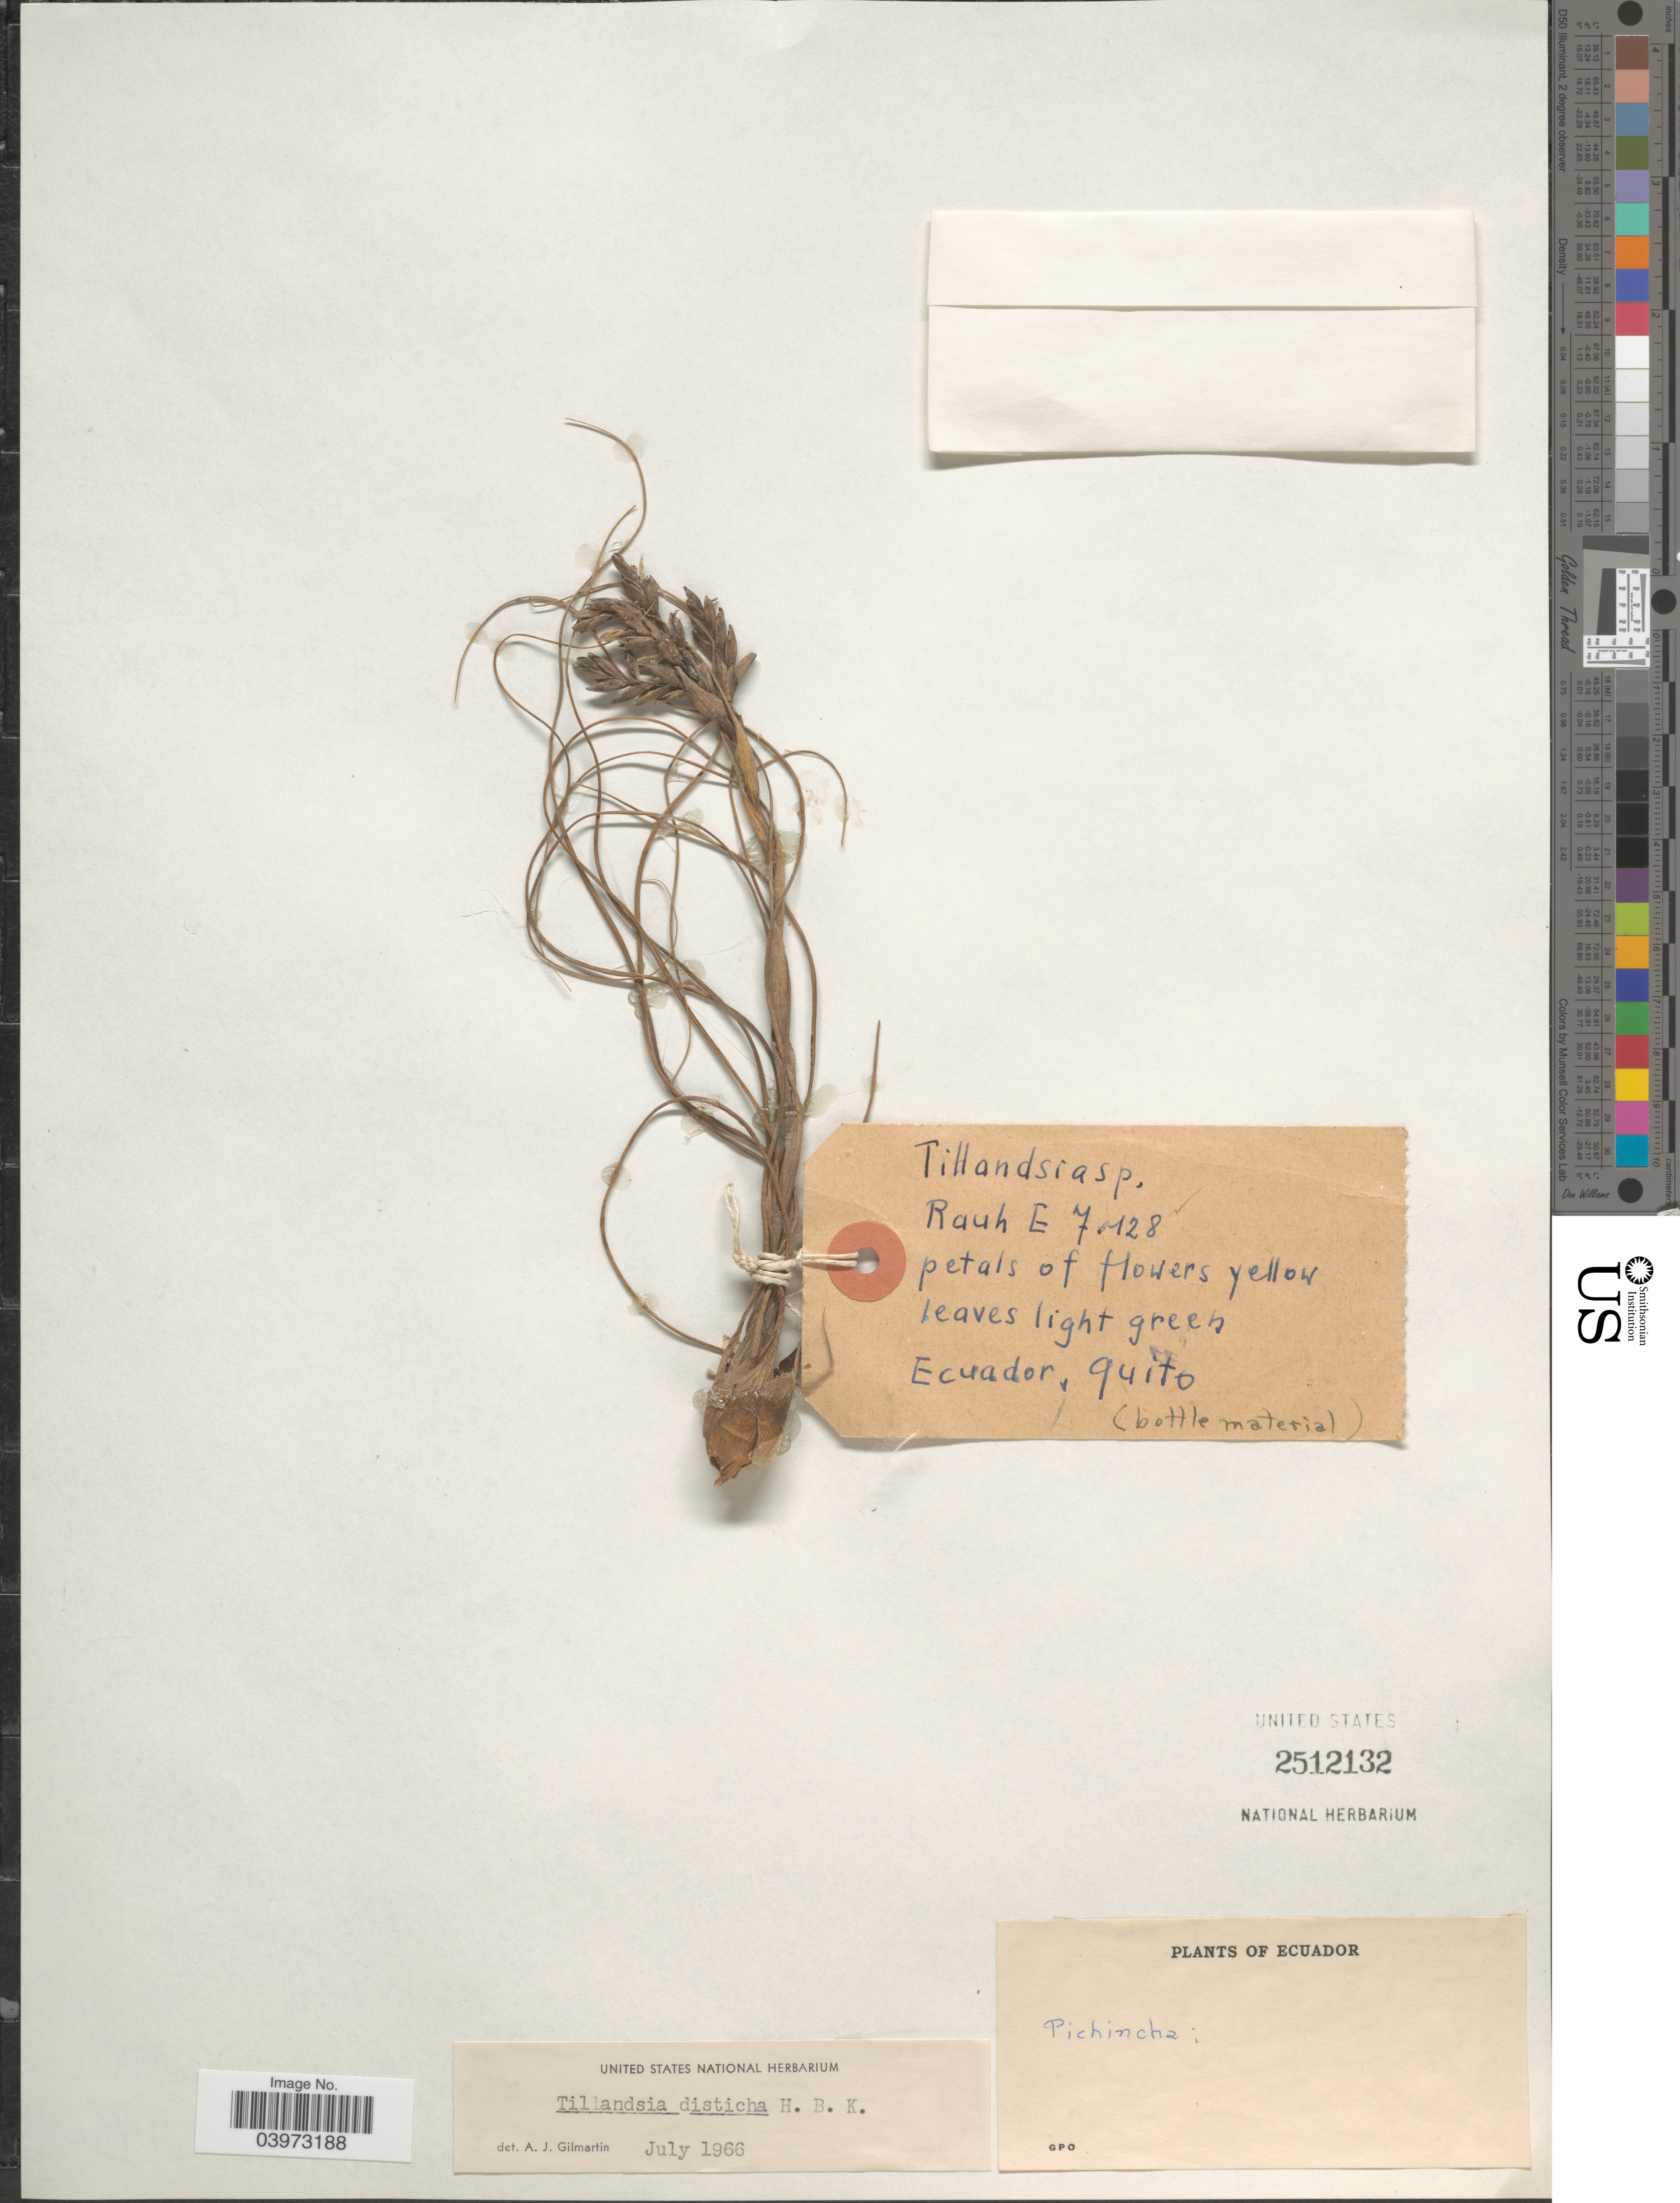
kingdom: Plantae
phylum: Tracheophyta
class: Liliopsida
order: Poales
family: Bromeliaceae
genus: Tillandsia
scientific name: Tillandsia disticha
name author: Kunth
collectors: E. Rauh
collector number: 128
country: Ecuador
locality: Quito.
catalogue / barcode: US 2512132